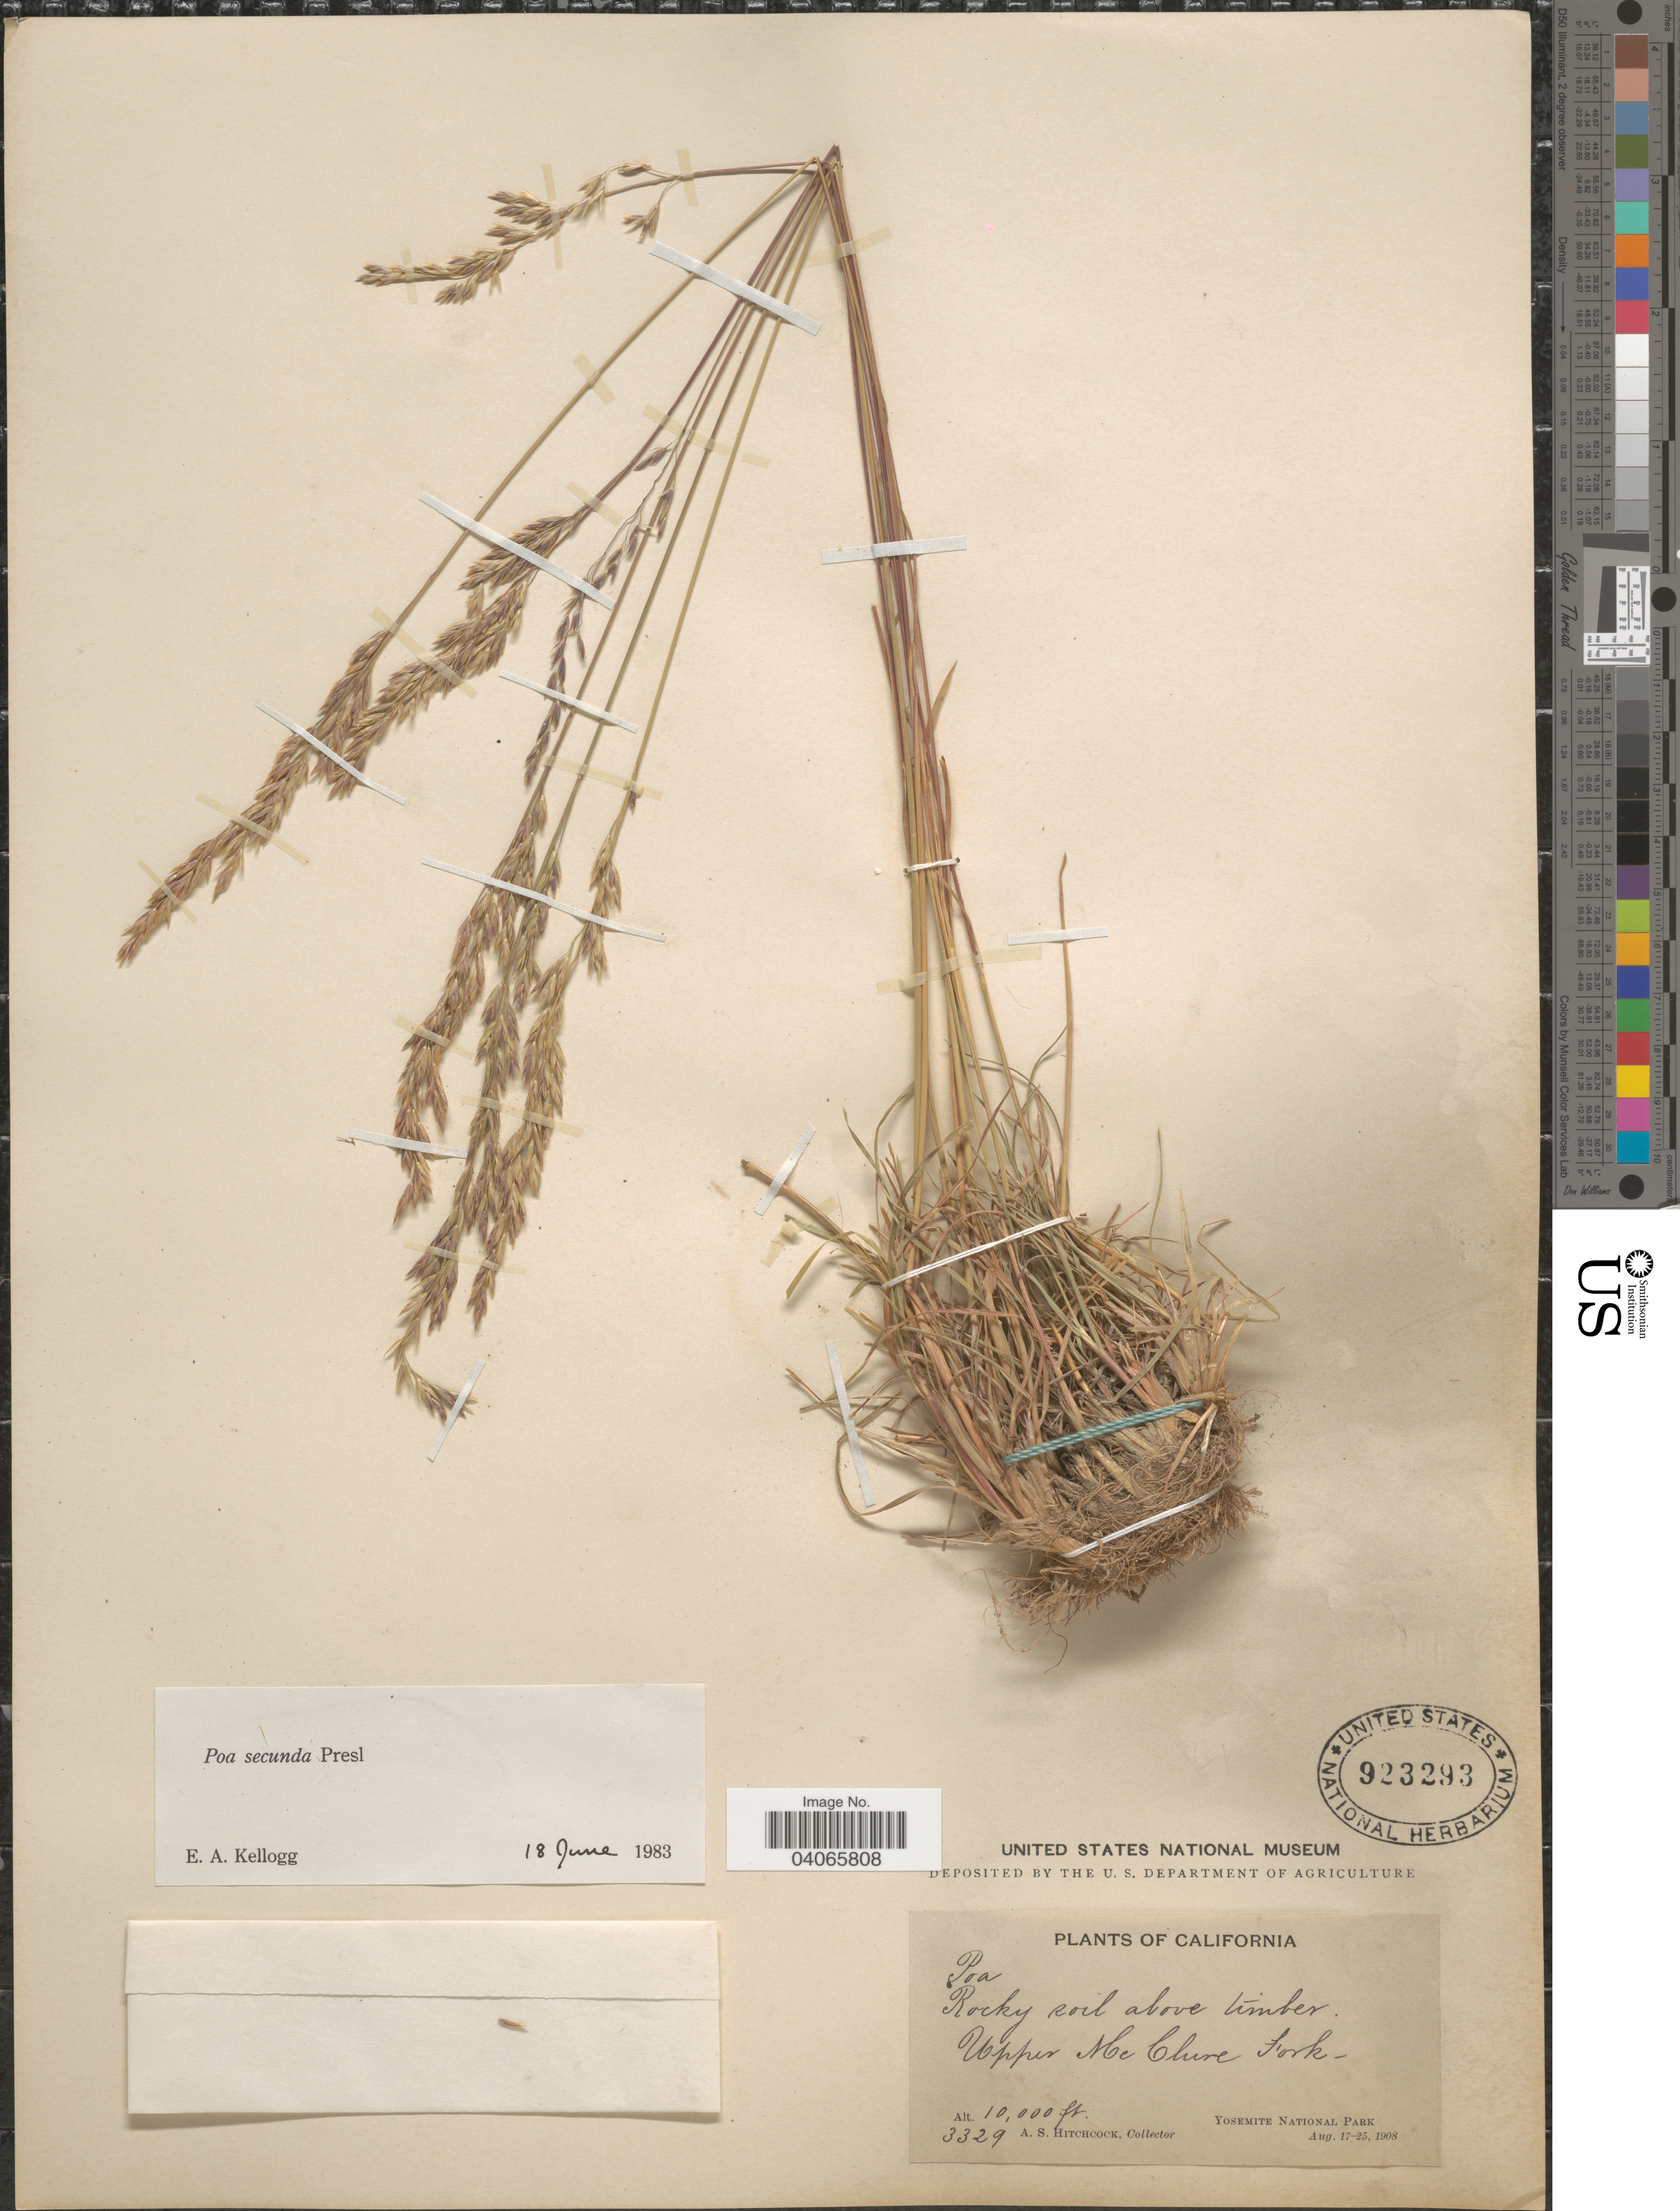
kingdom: Plantae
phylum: Tracheophyta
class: Liliopsida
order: Poales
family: Poaceae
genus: Poa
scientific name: Poa secunda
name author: J. Presl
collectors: A. S. Hitchcock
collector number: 3329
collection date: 1908-08-17/1908-08-25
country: United States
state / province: California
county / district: Mariposa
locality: Rocky soil above timber. Upper Mc Clure Fork. Yosemite National Park.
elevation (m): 3048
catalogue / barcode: US 923293